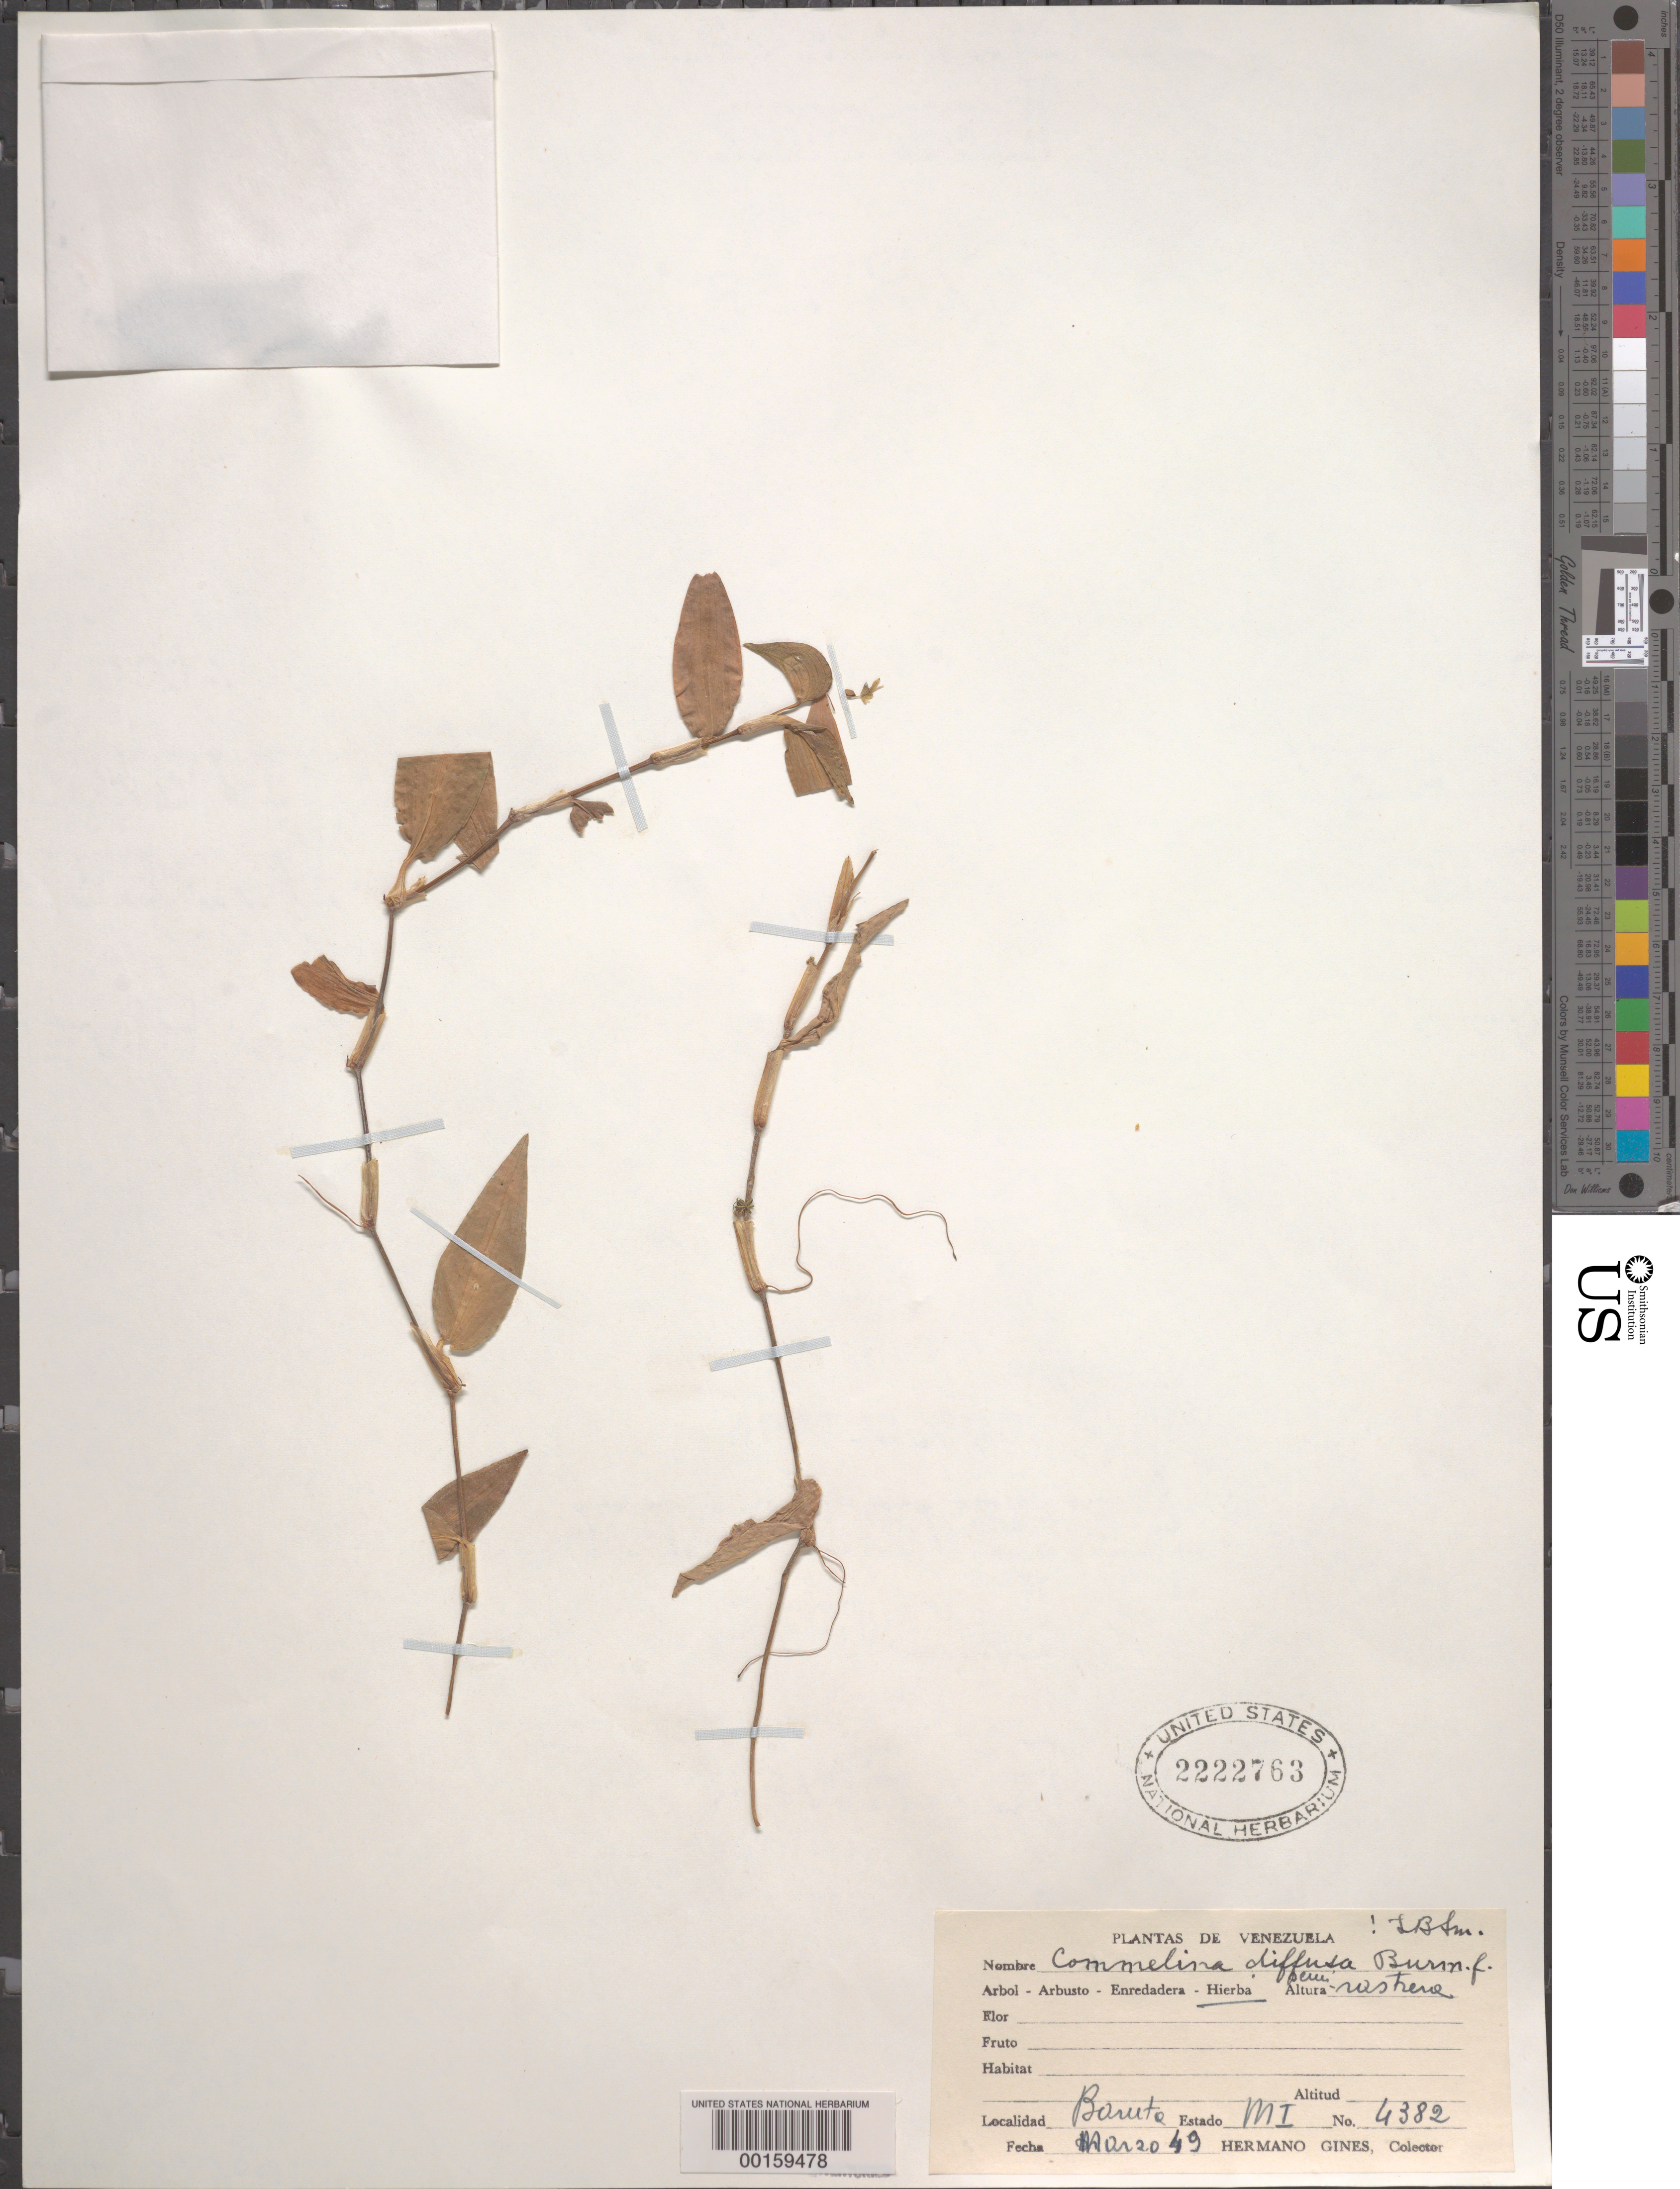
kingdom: Plantae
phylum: Tracheophyta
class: Liliopsida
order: Commelinales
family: Commelinaceae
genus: Commelina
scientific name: Commelina diffusa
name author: Burm. f.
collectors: Bro. Gines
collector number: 4382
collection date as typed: Mar 1949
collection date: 1949-03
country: Venezuela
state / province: Miranda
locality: Barute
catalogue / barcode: US 2222763